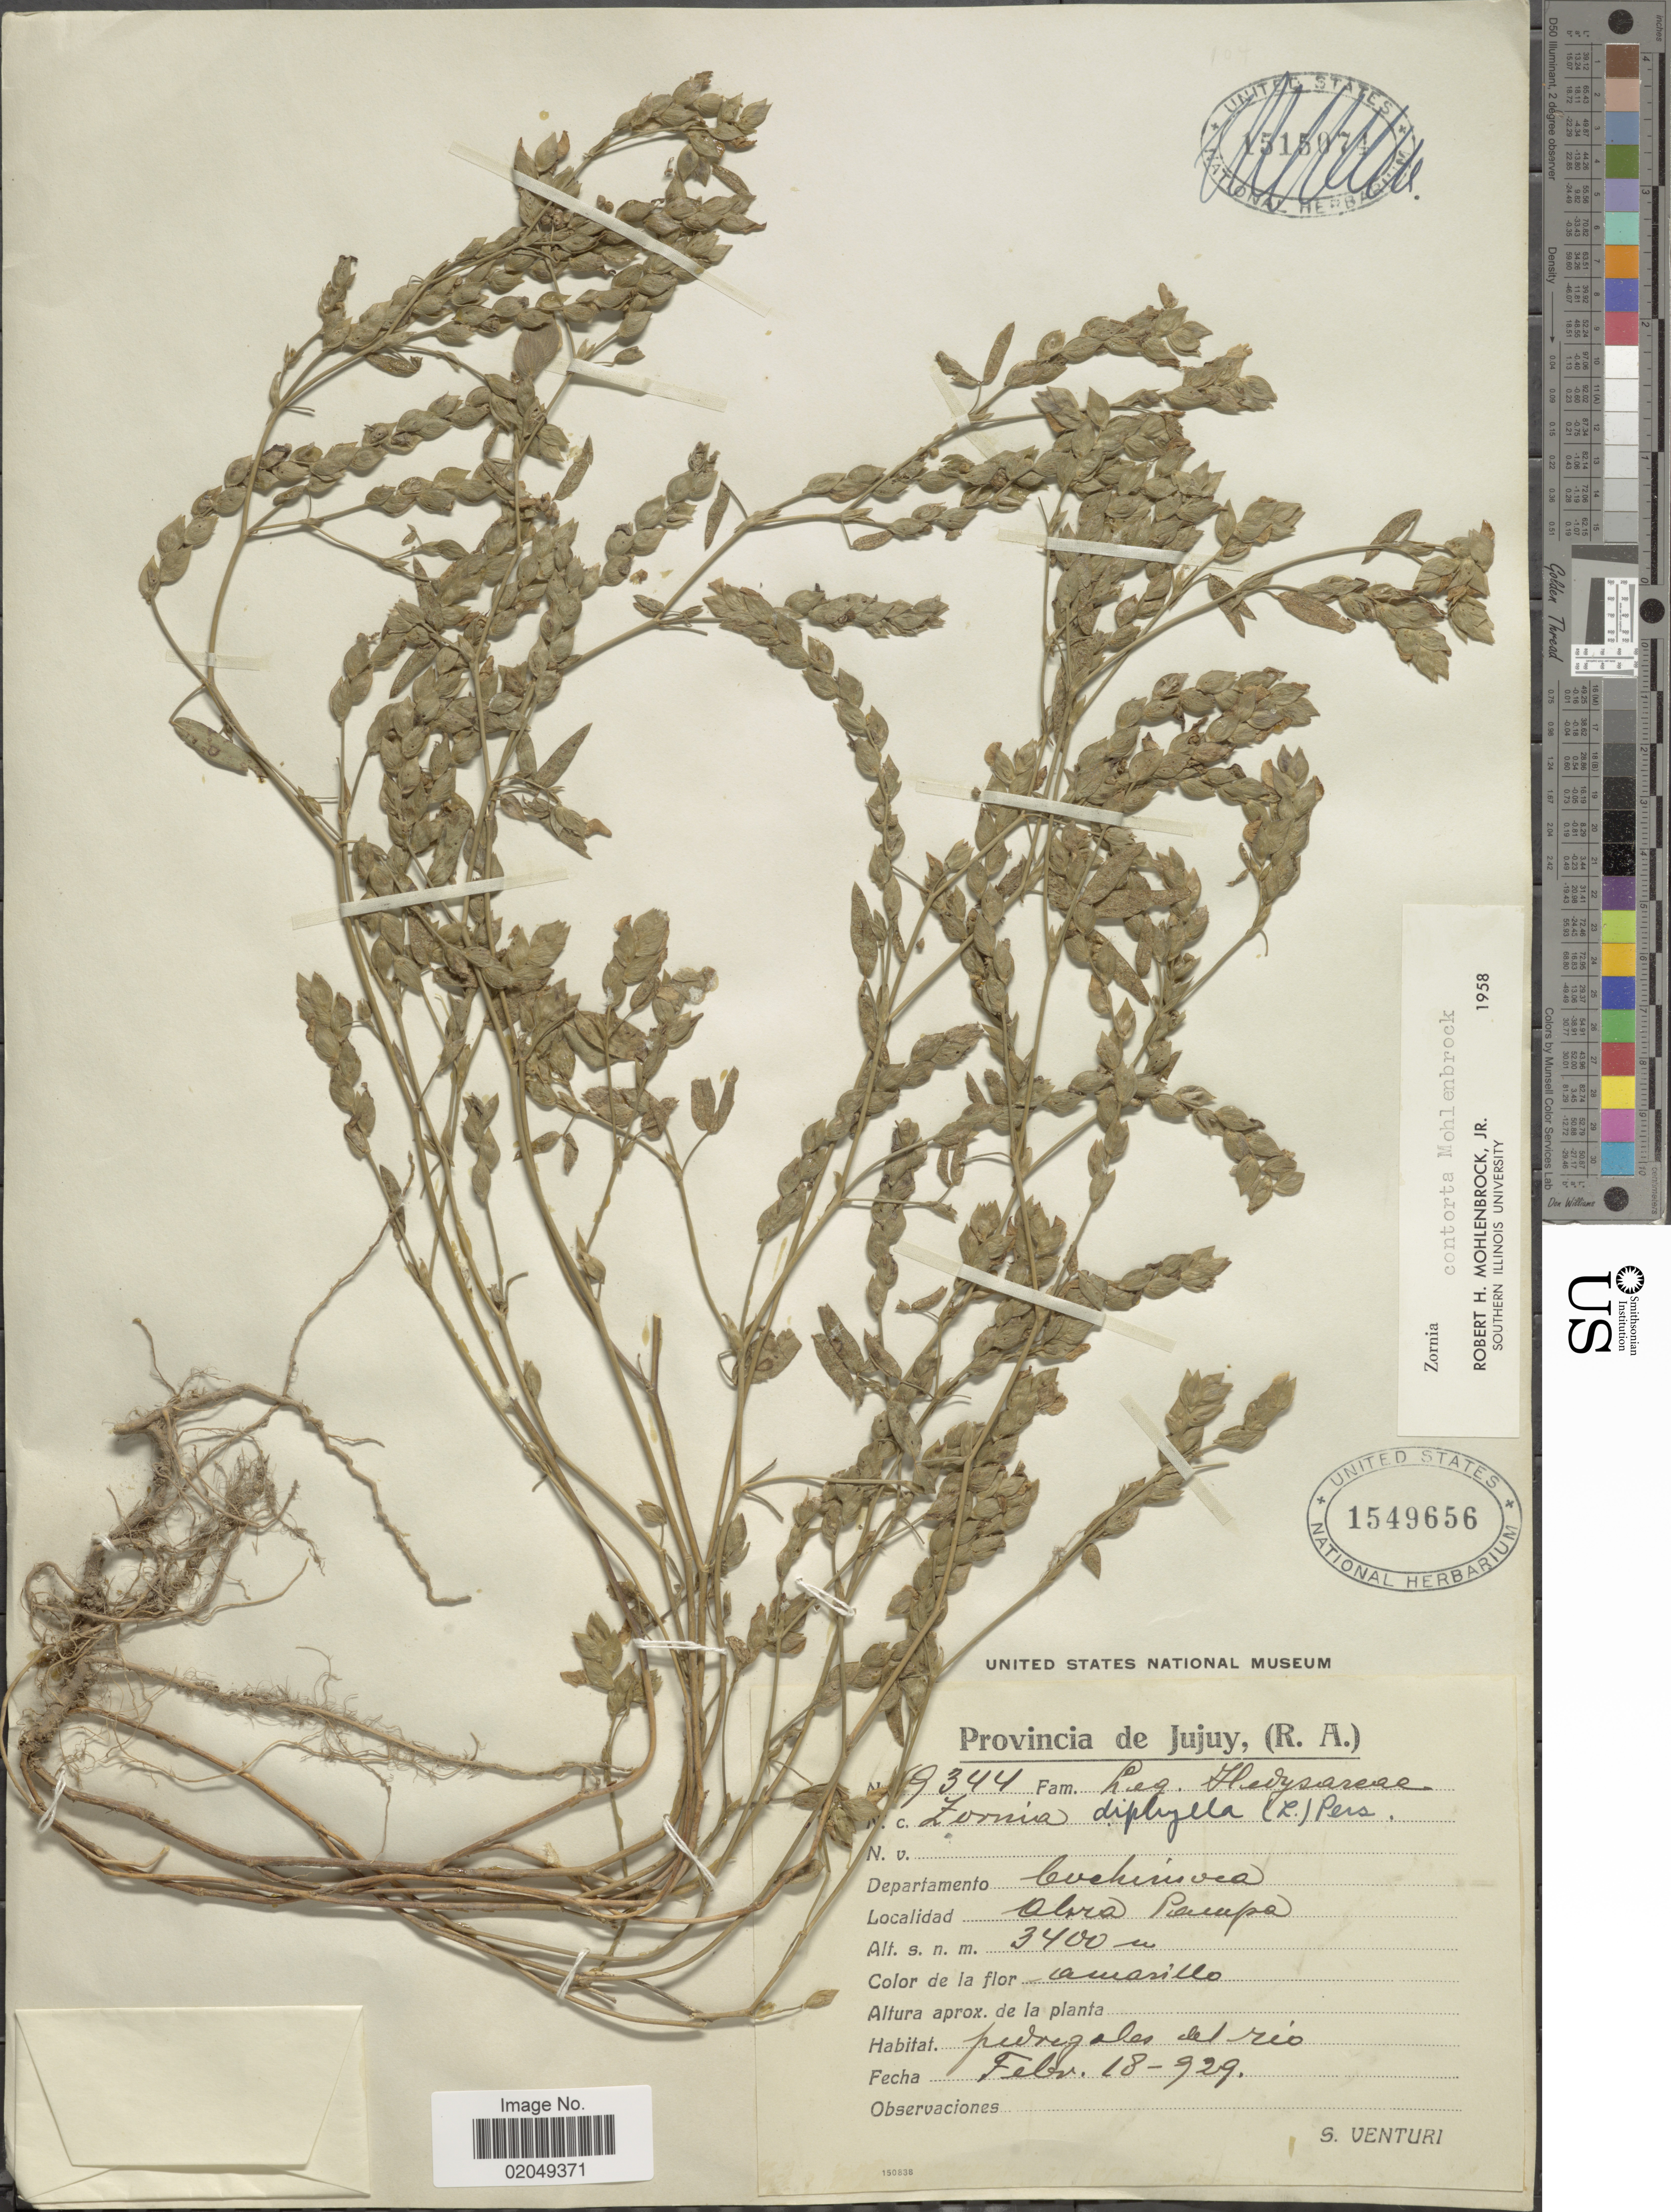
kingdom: Plantae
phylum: Tracheophyta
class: Magnoliopsida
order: Fabales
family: Fabaceae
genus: Zornia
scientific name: Zornia contorta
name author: Mohlenbr.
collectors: S. Venturi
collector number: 9344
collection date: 1929-02-18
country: Argentina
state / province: Jujuy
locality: Departamento Cochinoca, Abra Pampa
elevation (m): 3400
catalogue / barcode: US 1549656